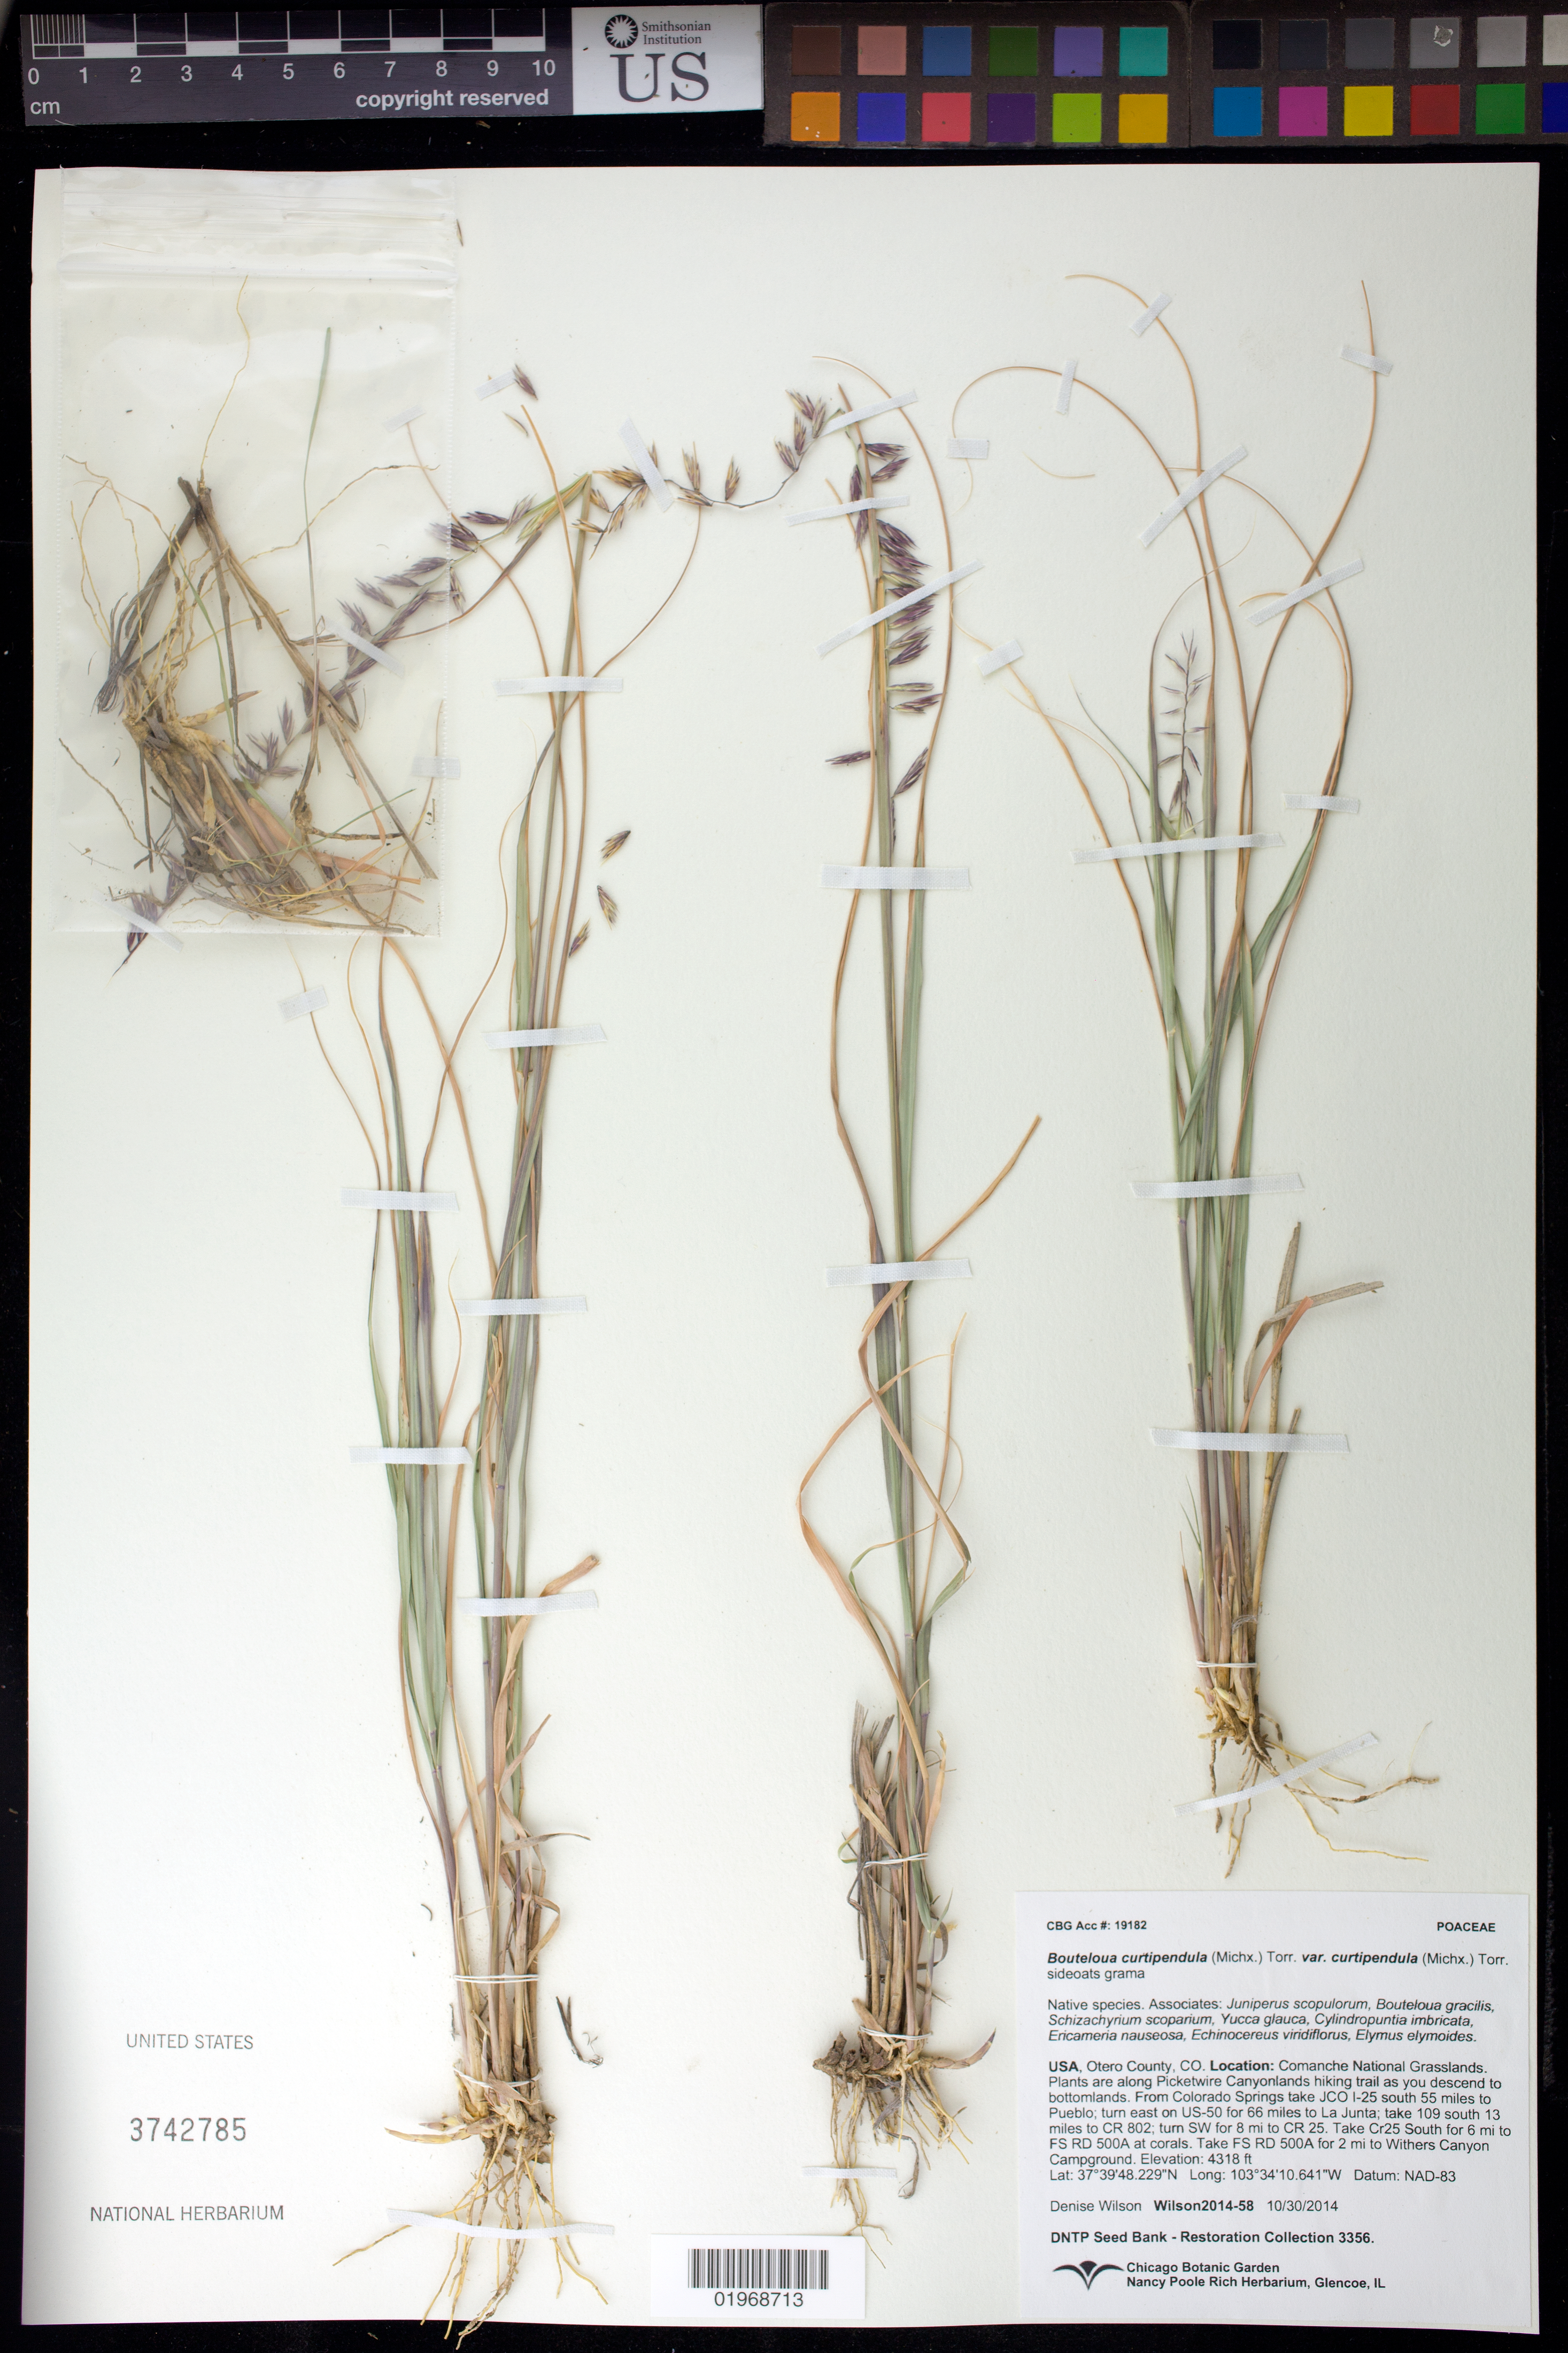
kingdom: Plantae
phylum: Tracheophyta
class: Liliopsida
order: Poales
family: Poaceae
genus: Bouteloua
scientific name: Bouteloua curtipendula var. curtipendula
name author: (Michx.) Torr.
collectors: D. Wilson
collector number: Wilson2014-58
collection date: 2014-10-30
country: United States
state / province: Colorado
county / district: Otero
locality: Comanche National Grasslands, FS RD 500A for 2 mi. to Withers Canyon Campground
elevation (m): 1316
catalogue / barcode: US 3742785